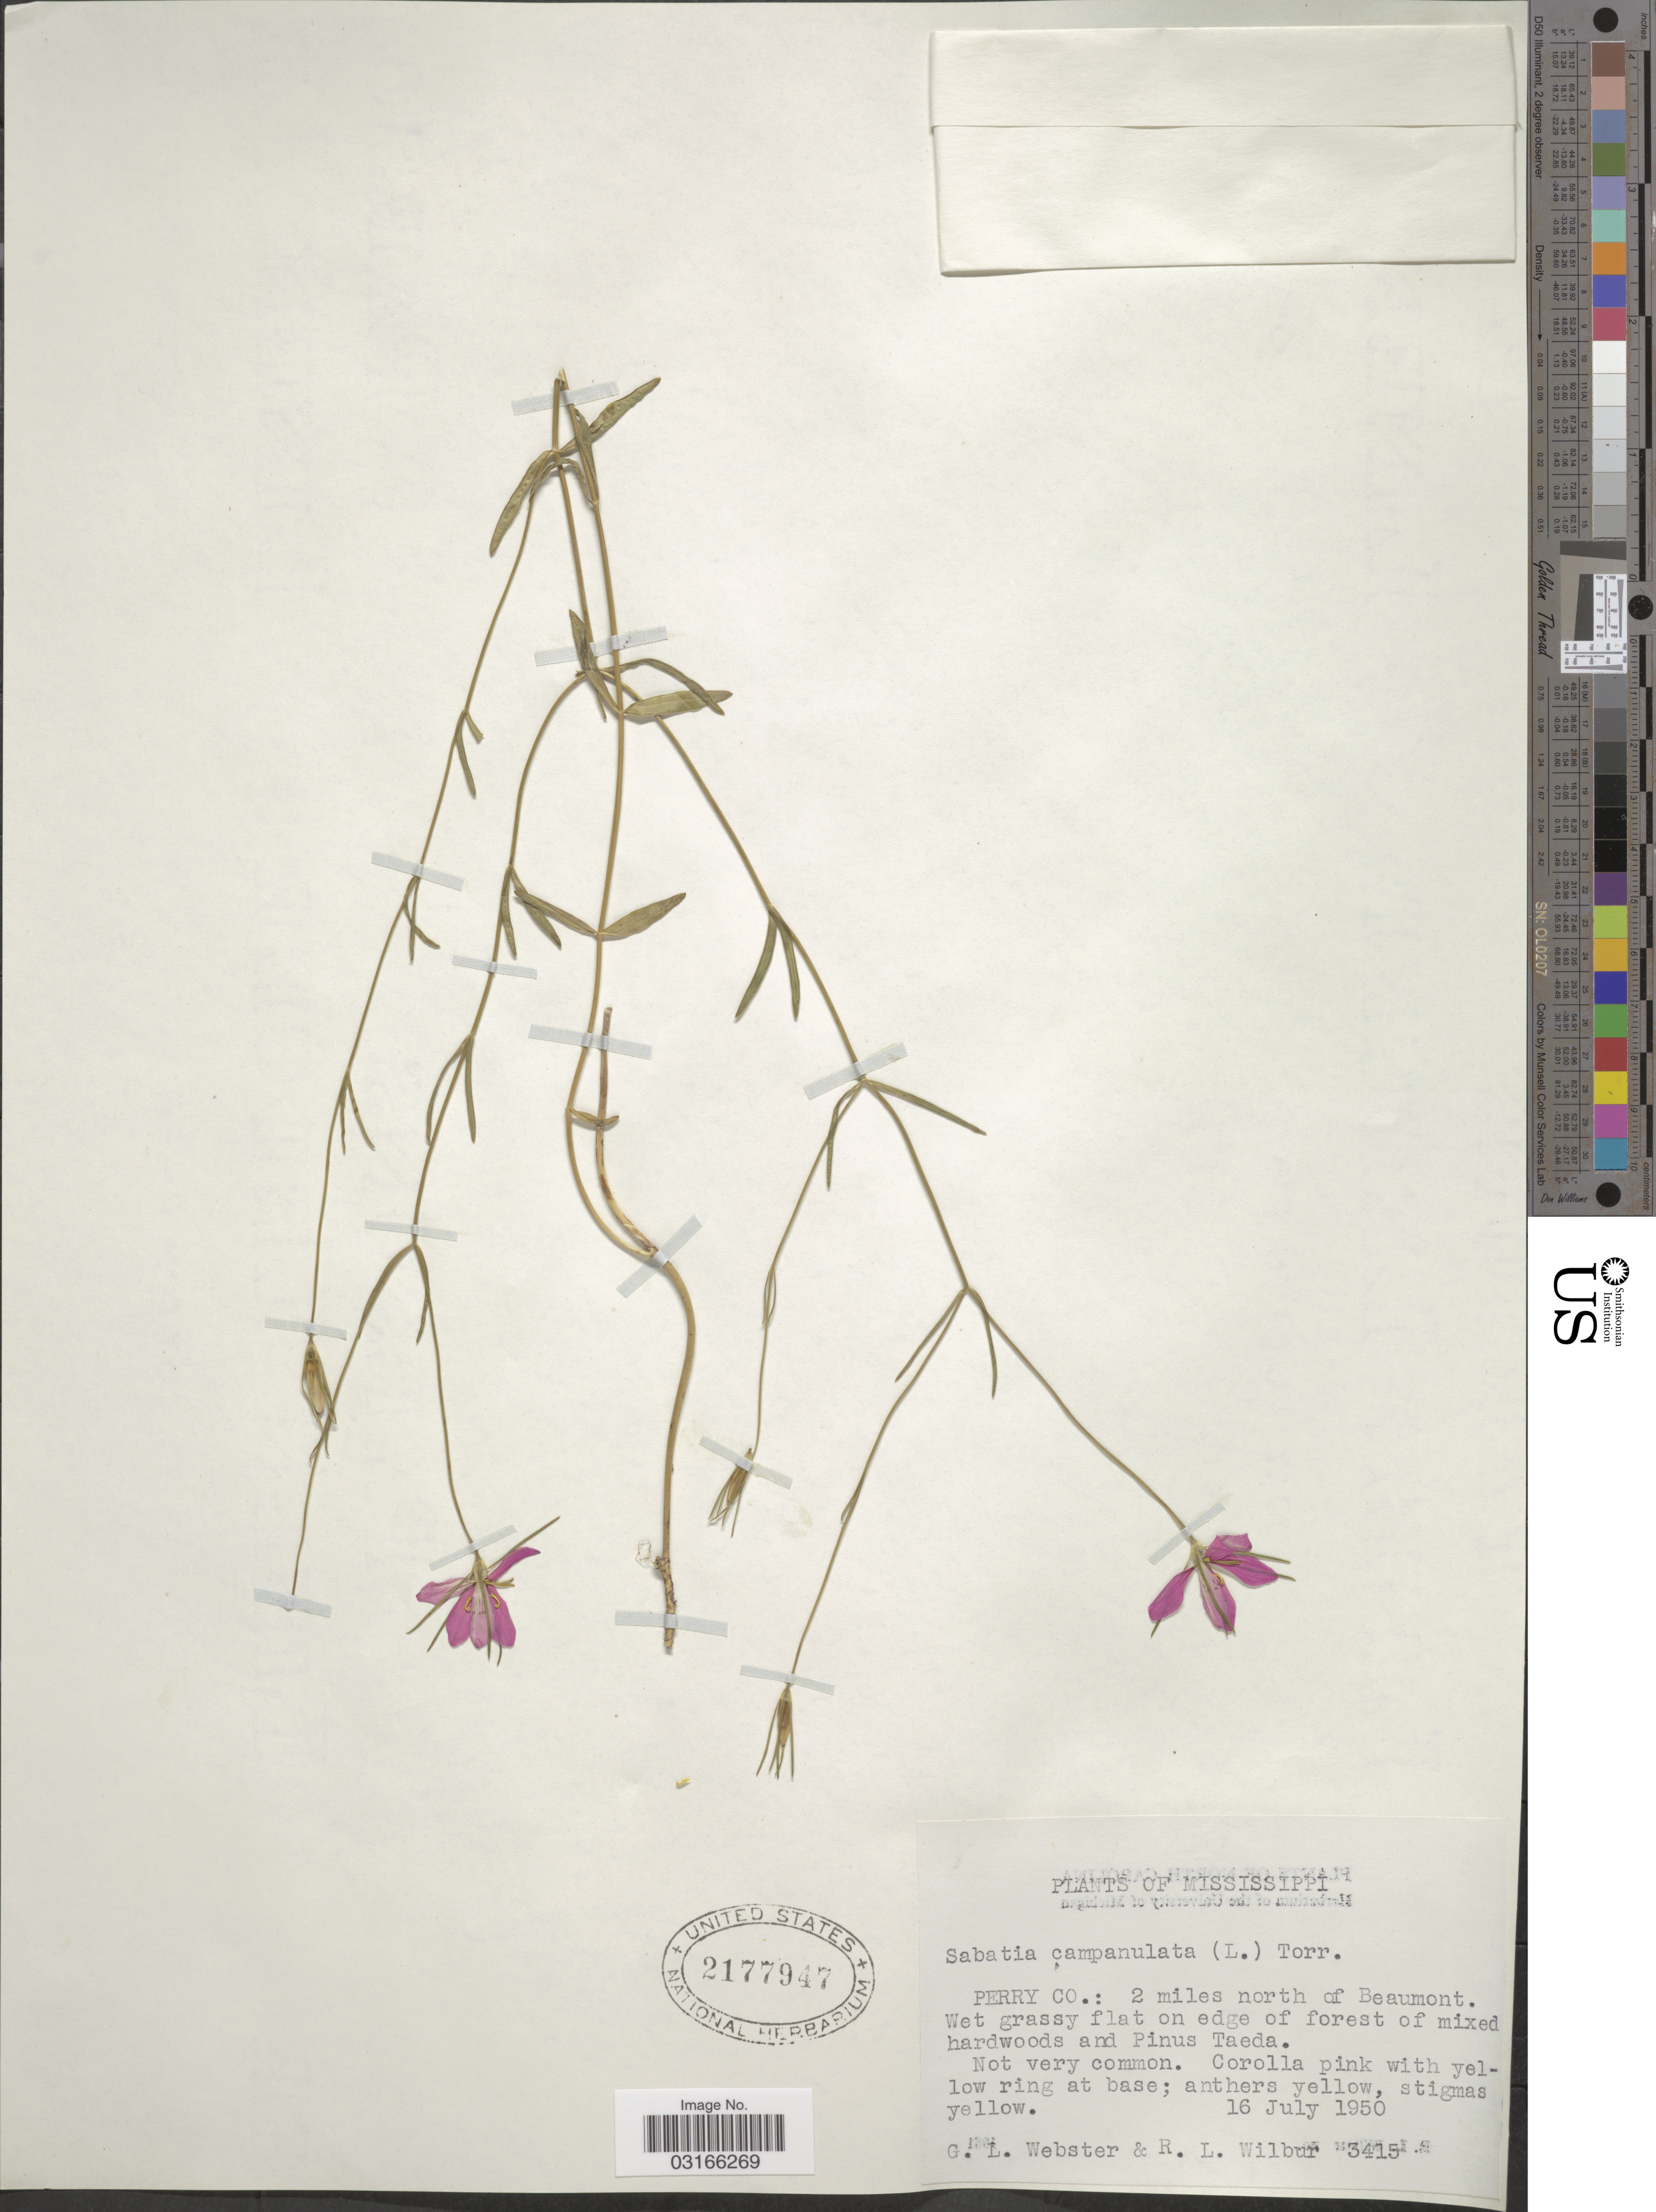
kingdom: Plantae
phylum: Tracheophyta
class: Magnoliopsida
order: Gentianales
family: Gentianaceae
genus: Sabatia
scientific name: Sabatia campanulata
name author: (L.) Torr.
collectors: G. L. Webster & R. L. Wilbur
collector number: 3415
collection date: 1950-07-16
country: United States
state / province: Mississippi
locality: Perry Co.: 2 miles north of Beaumont.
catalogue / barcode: US 2177947